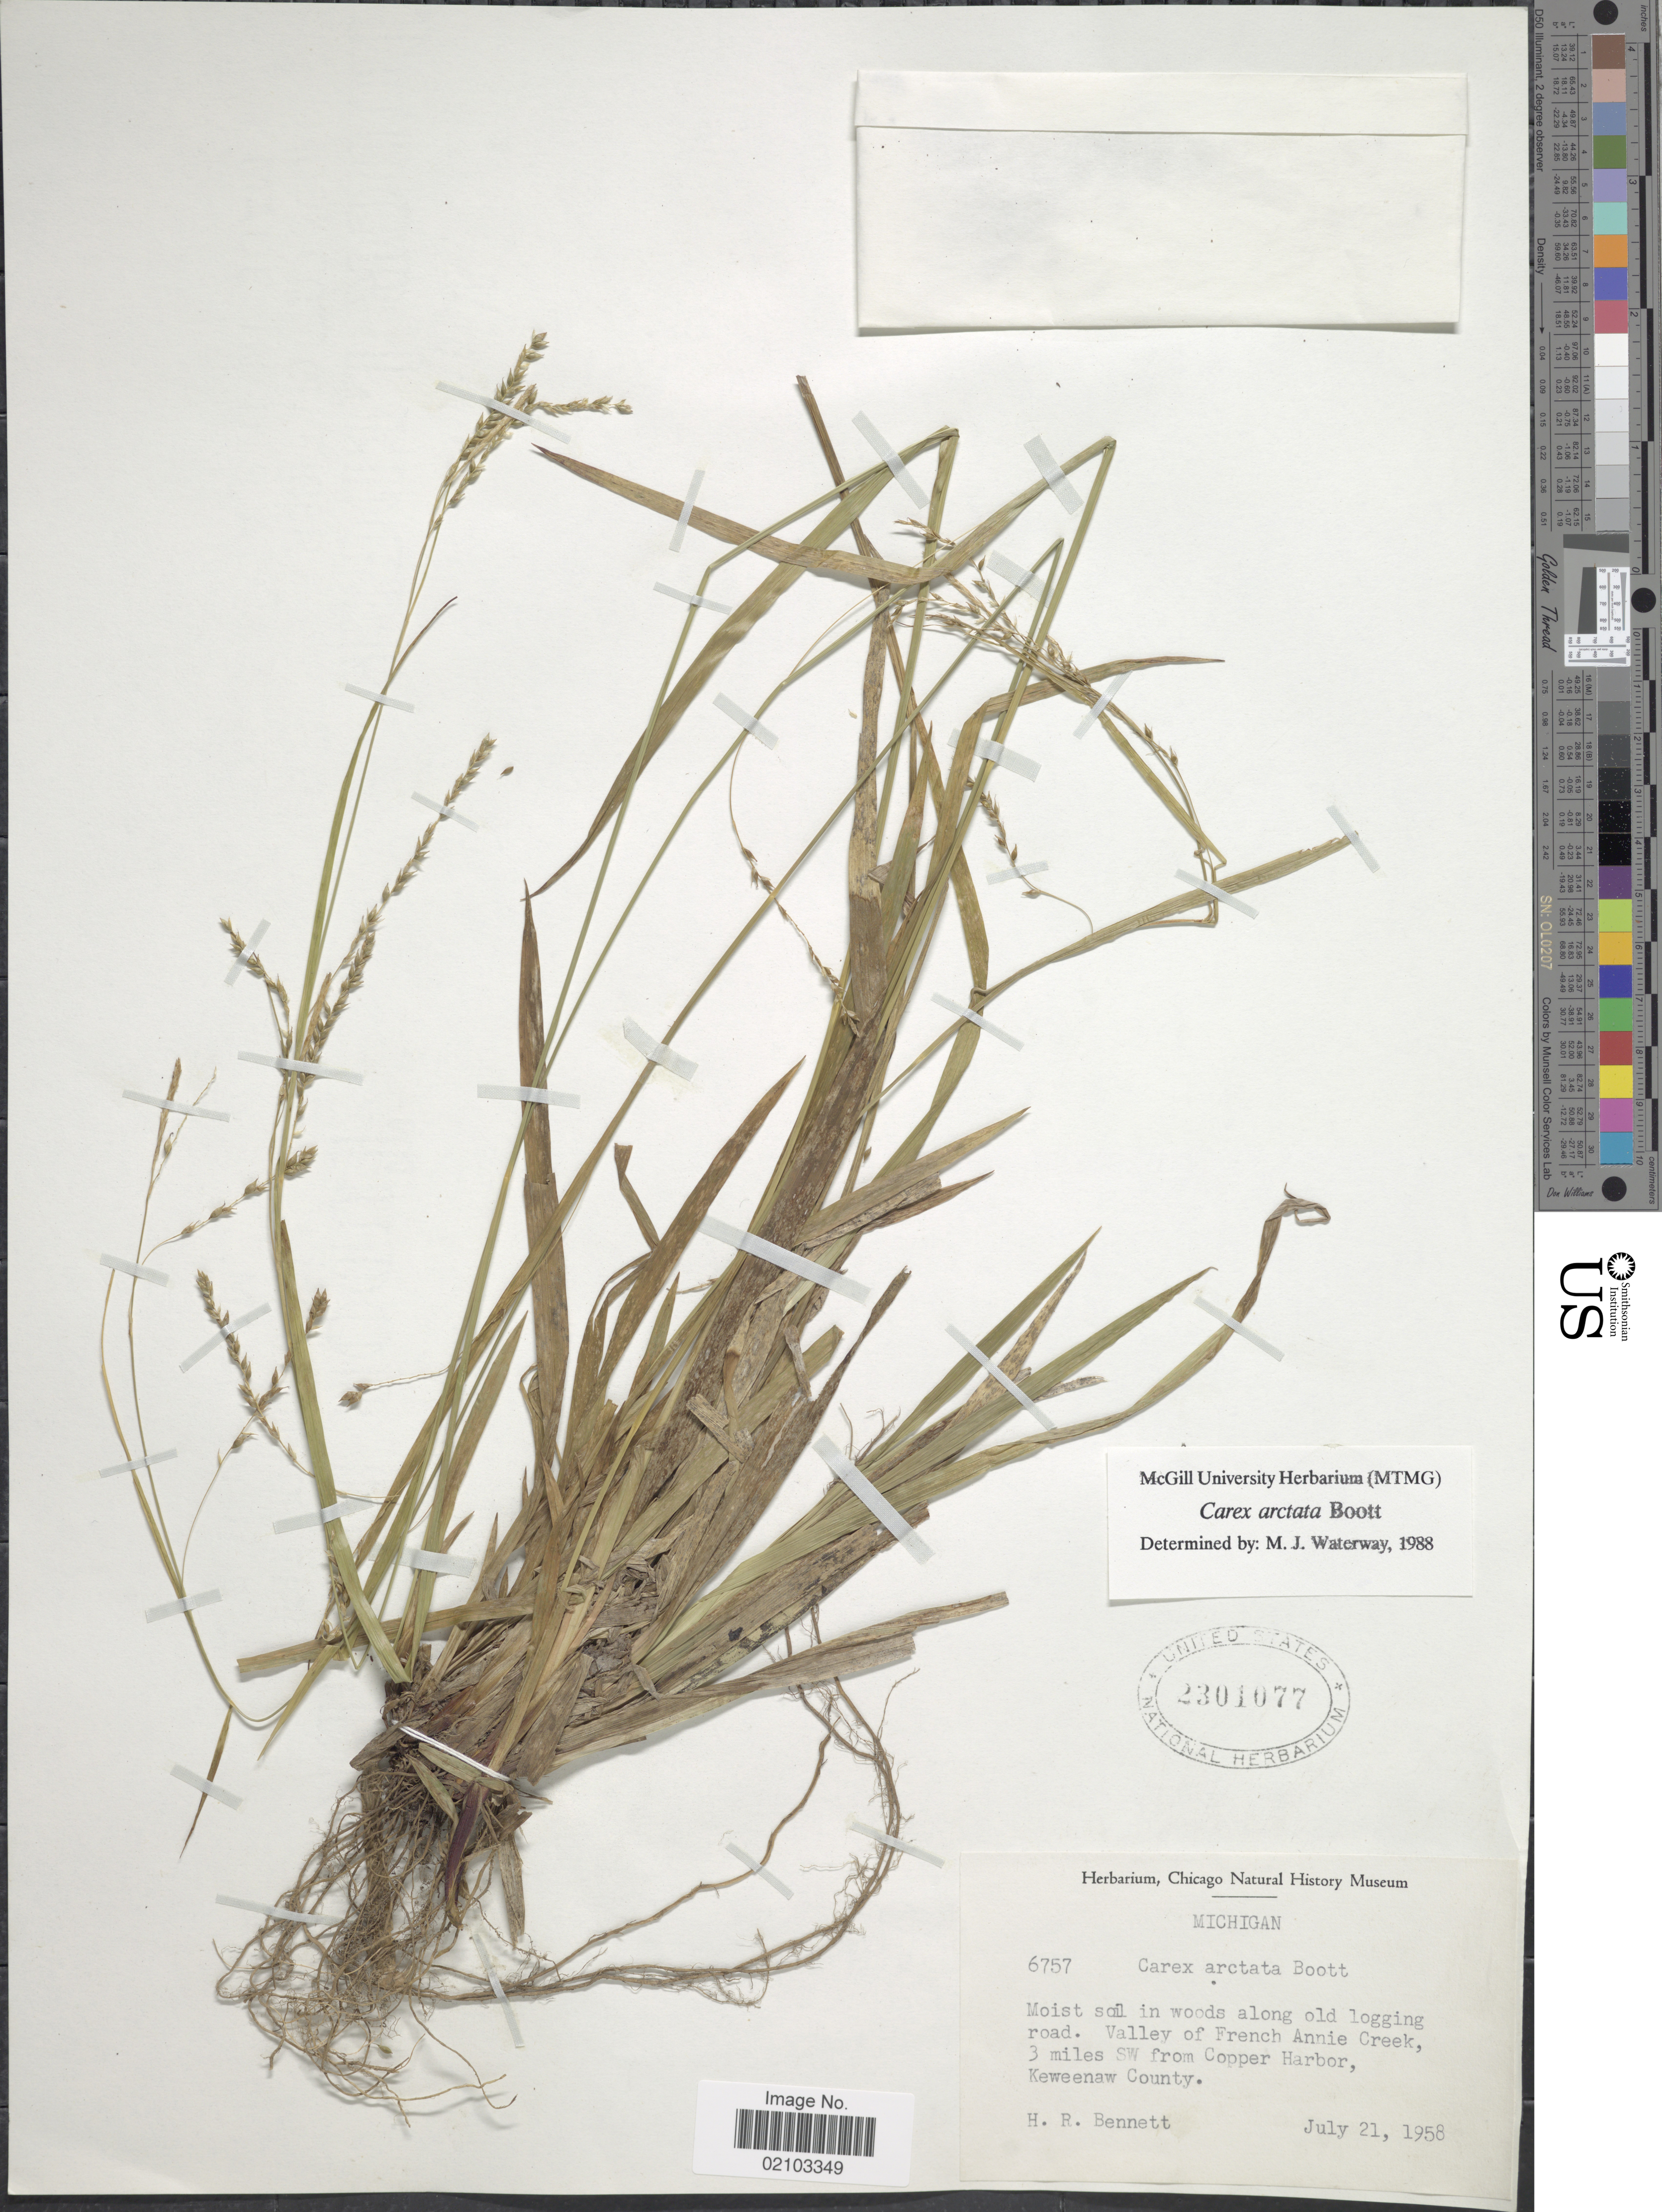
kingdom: Plantae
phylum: Tracheophyta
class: Liliopsida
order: Poales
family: Cyperaceae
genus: Carex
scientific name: Carex arctata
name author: Boott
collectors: H. R. Bennett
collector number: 6757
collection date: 1958-07-21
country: United States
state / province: Michigan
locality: Valley of French Annie Creek, 3 miles SW from Copper Harbor, Keweenaw County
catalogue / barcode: US 2301077